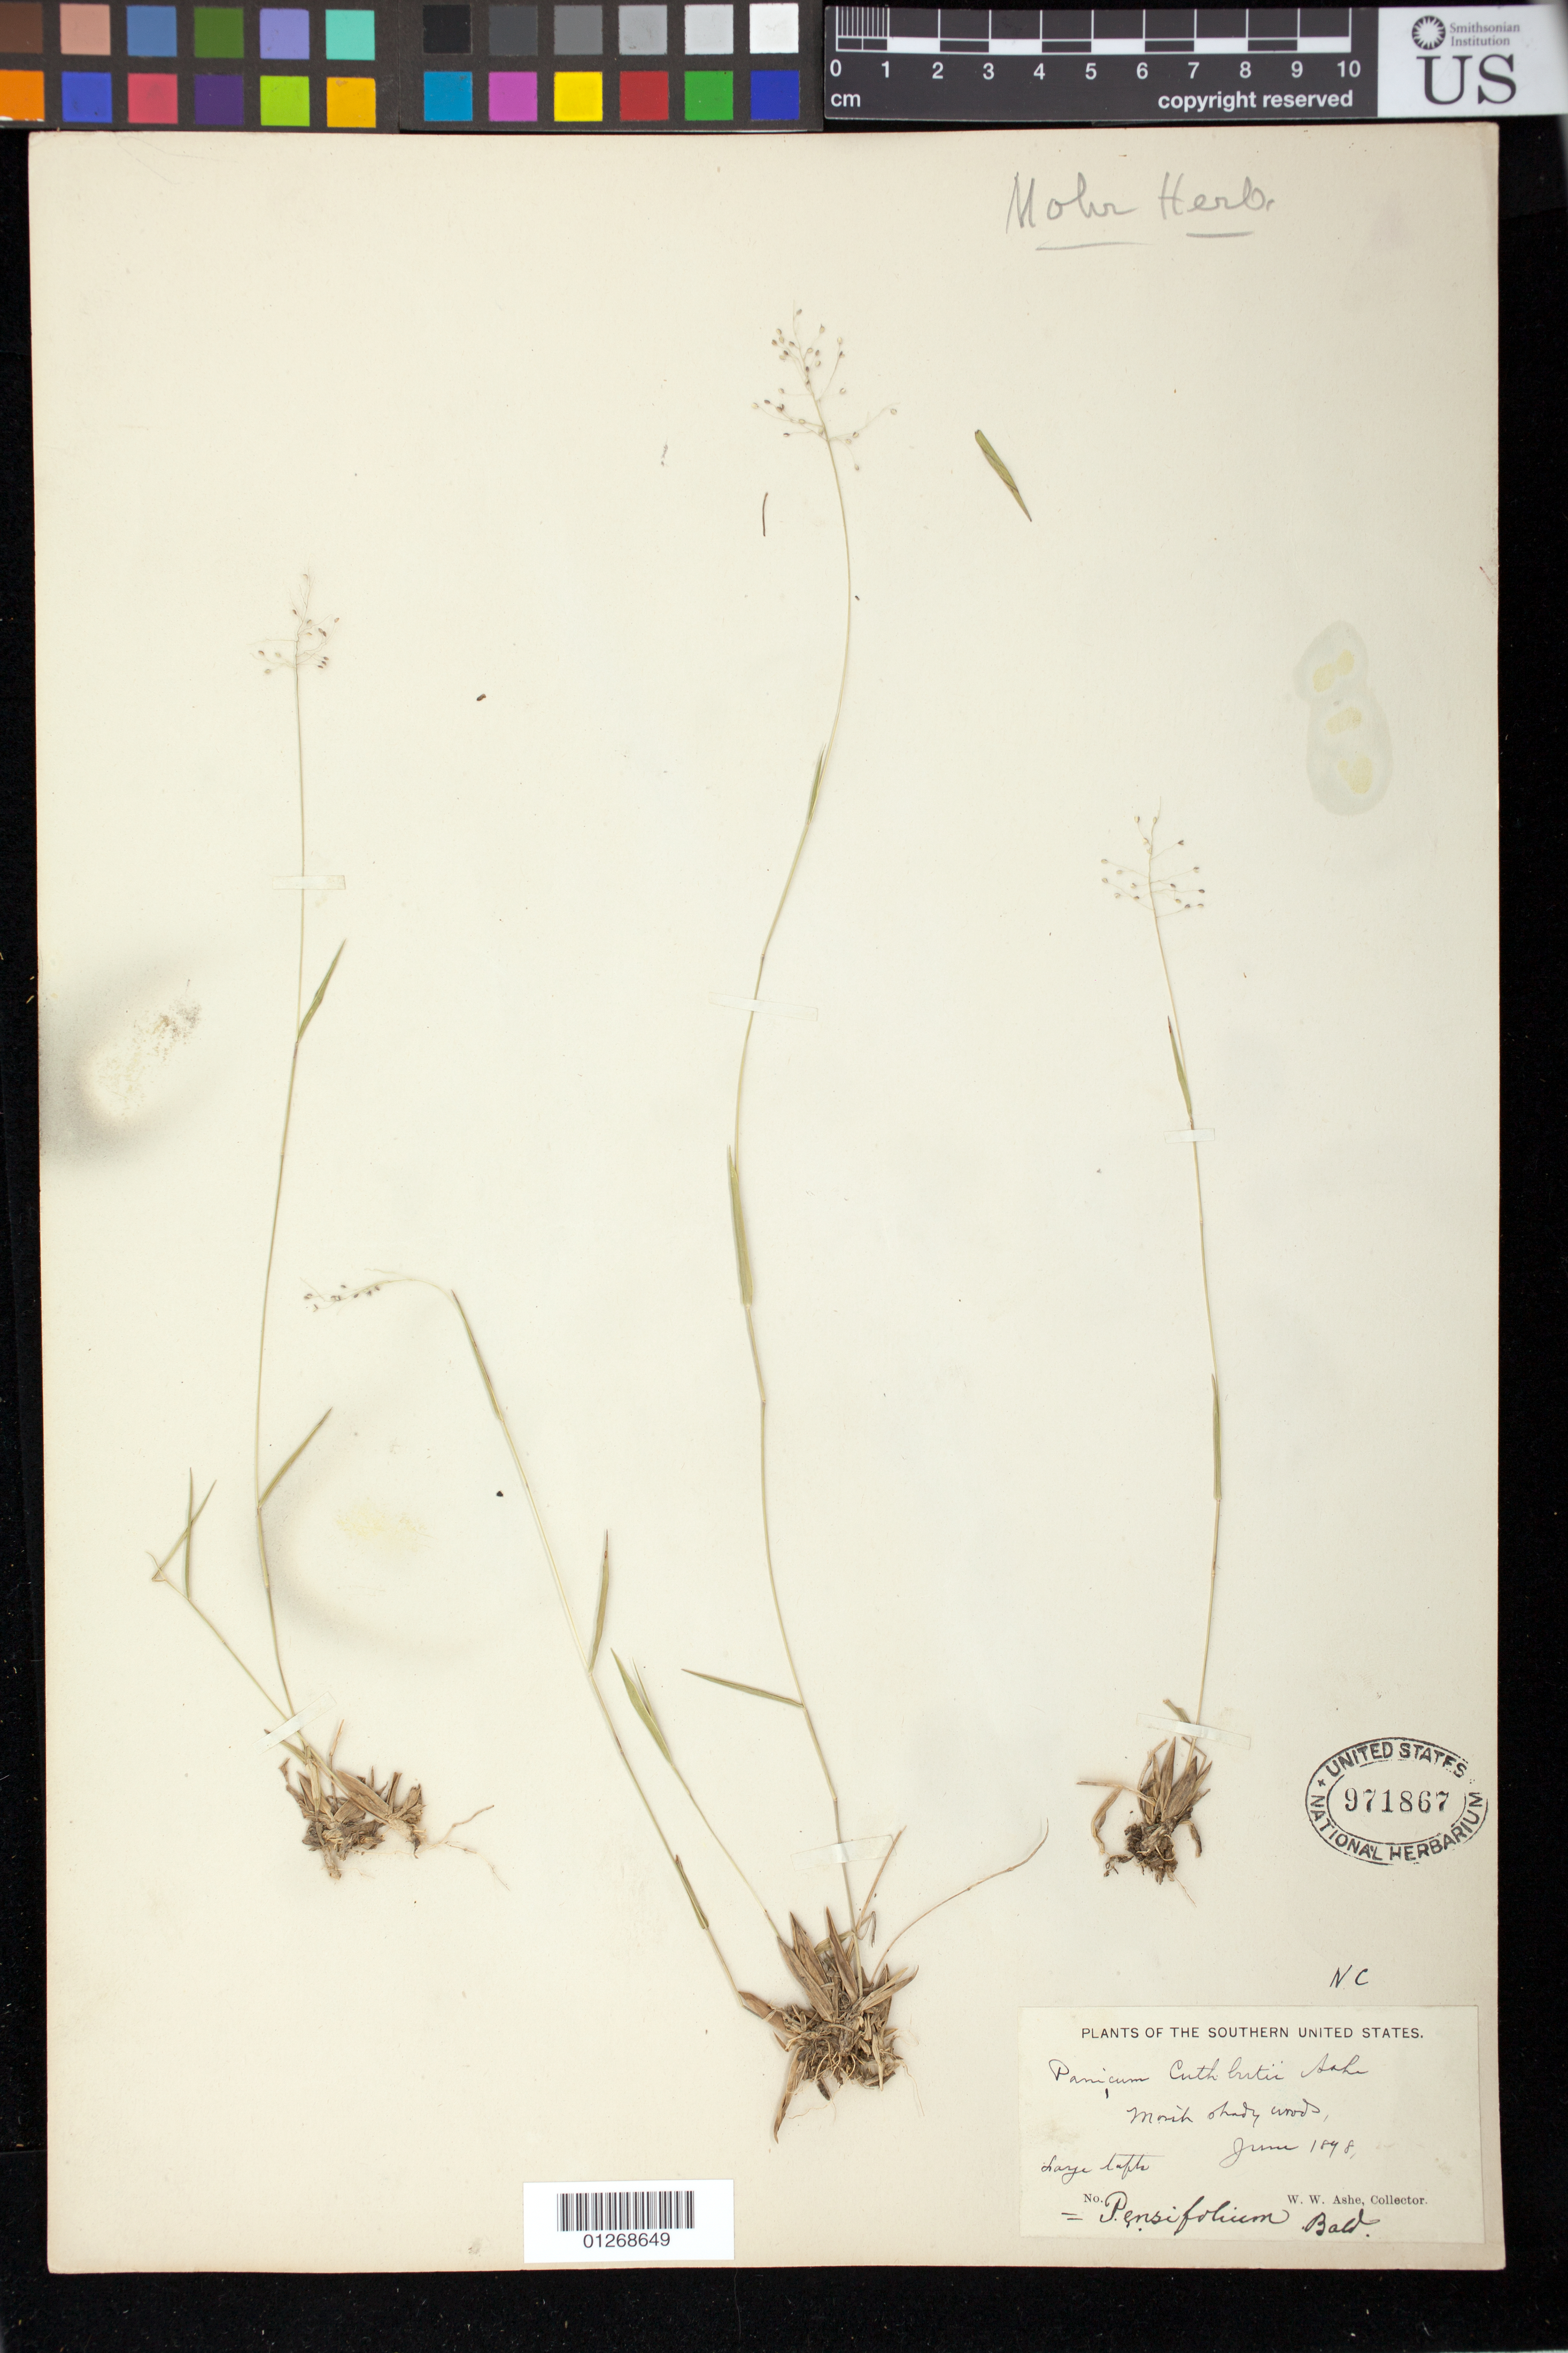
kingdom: Plantae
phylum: Tracheophyta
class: Liliopsida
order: Poales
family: Poaceae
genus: Panicum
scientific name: Panicum cuthbertii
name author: Ashe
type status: Syntype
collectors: W. W. Ashe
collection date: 1898-06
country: United States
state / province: North Carolina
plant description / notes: Specimen without precise locality [Chapel Hill as cited in protologue] but otherwise appears to be a syntype.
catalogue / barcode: US 971867